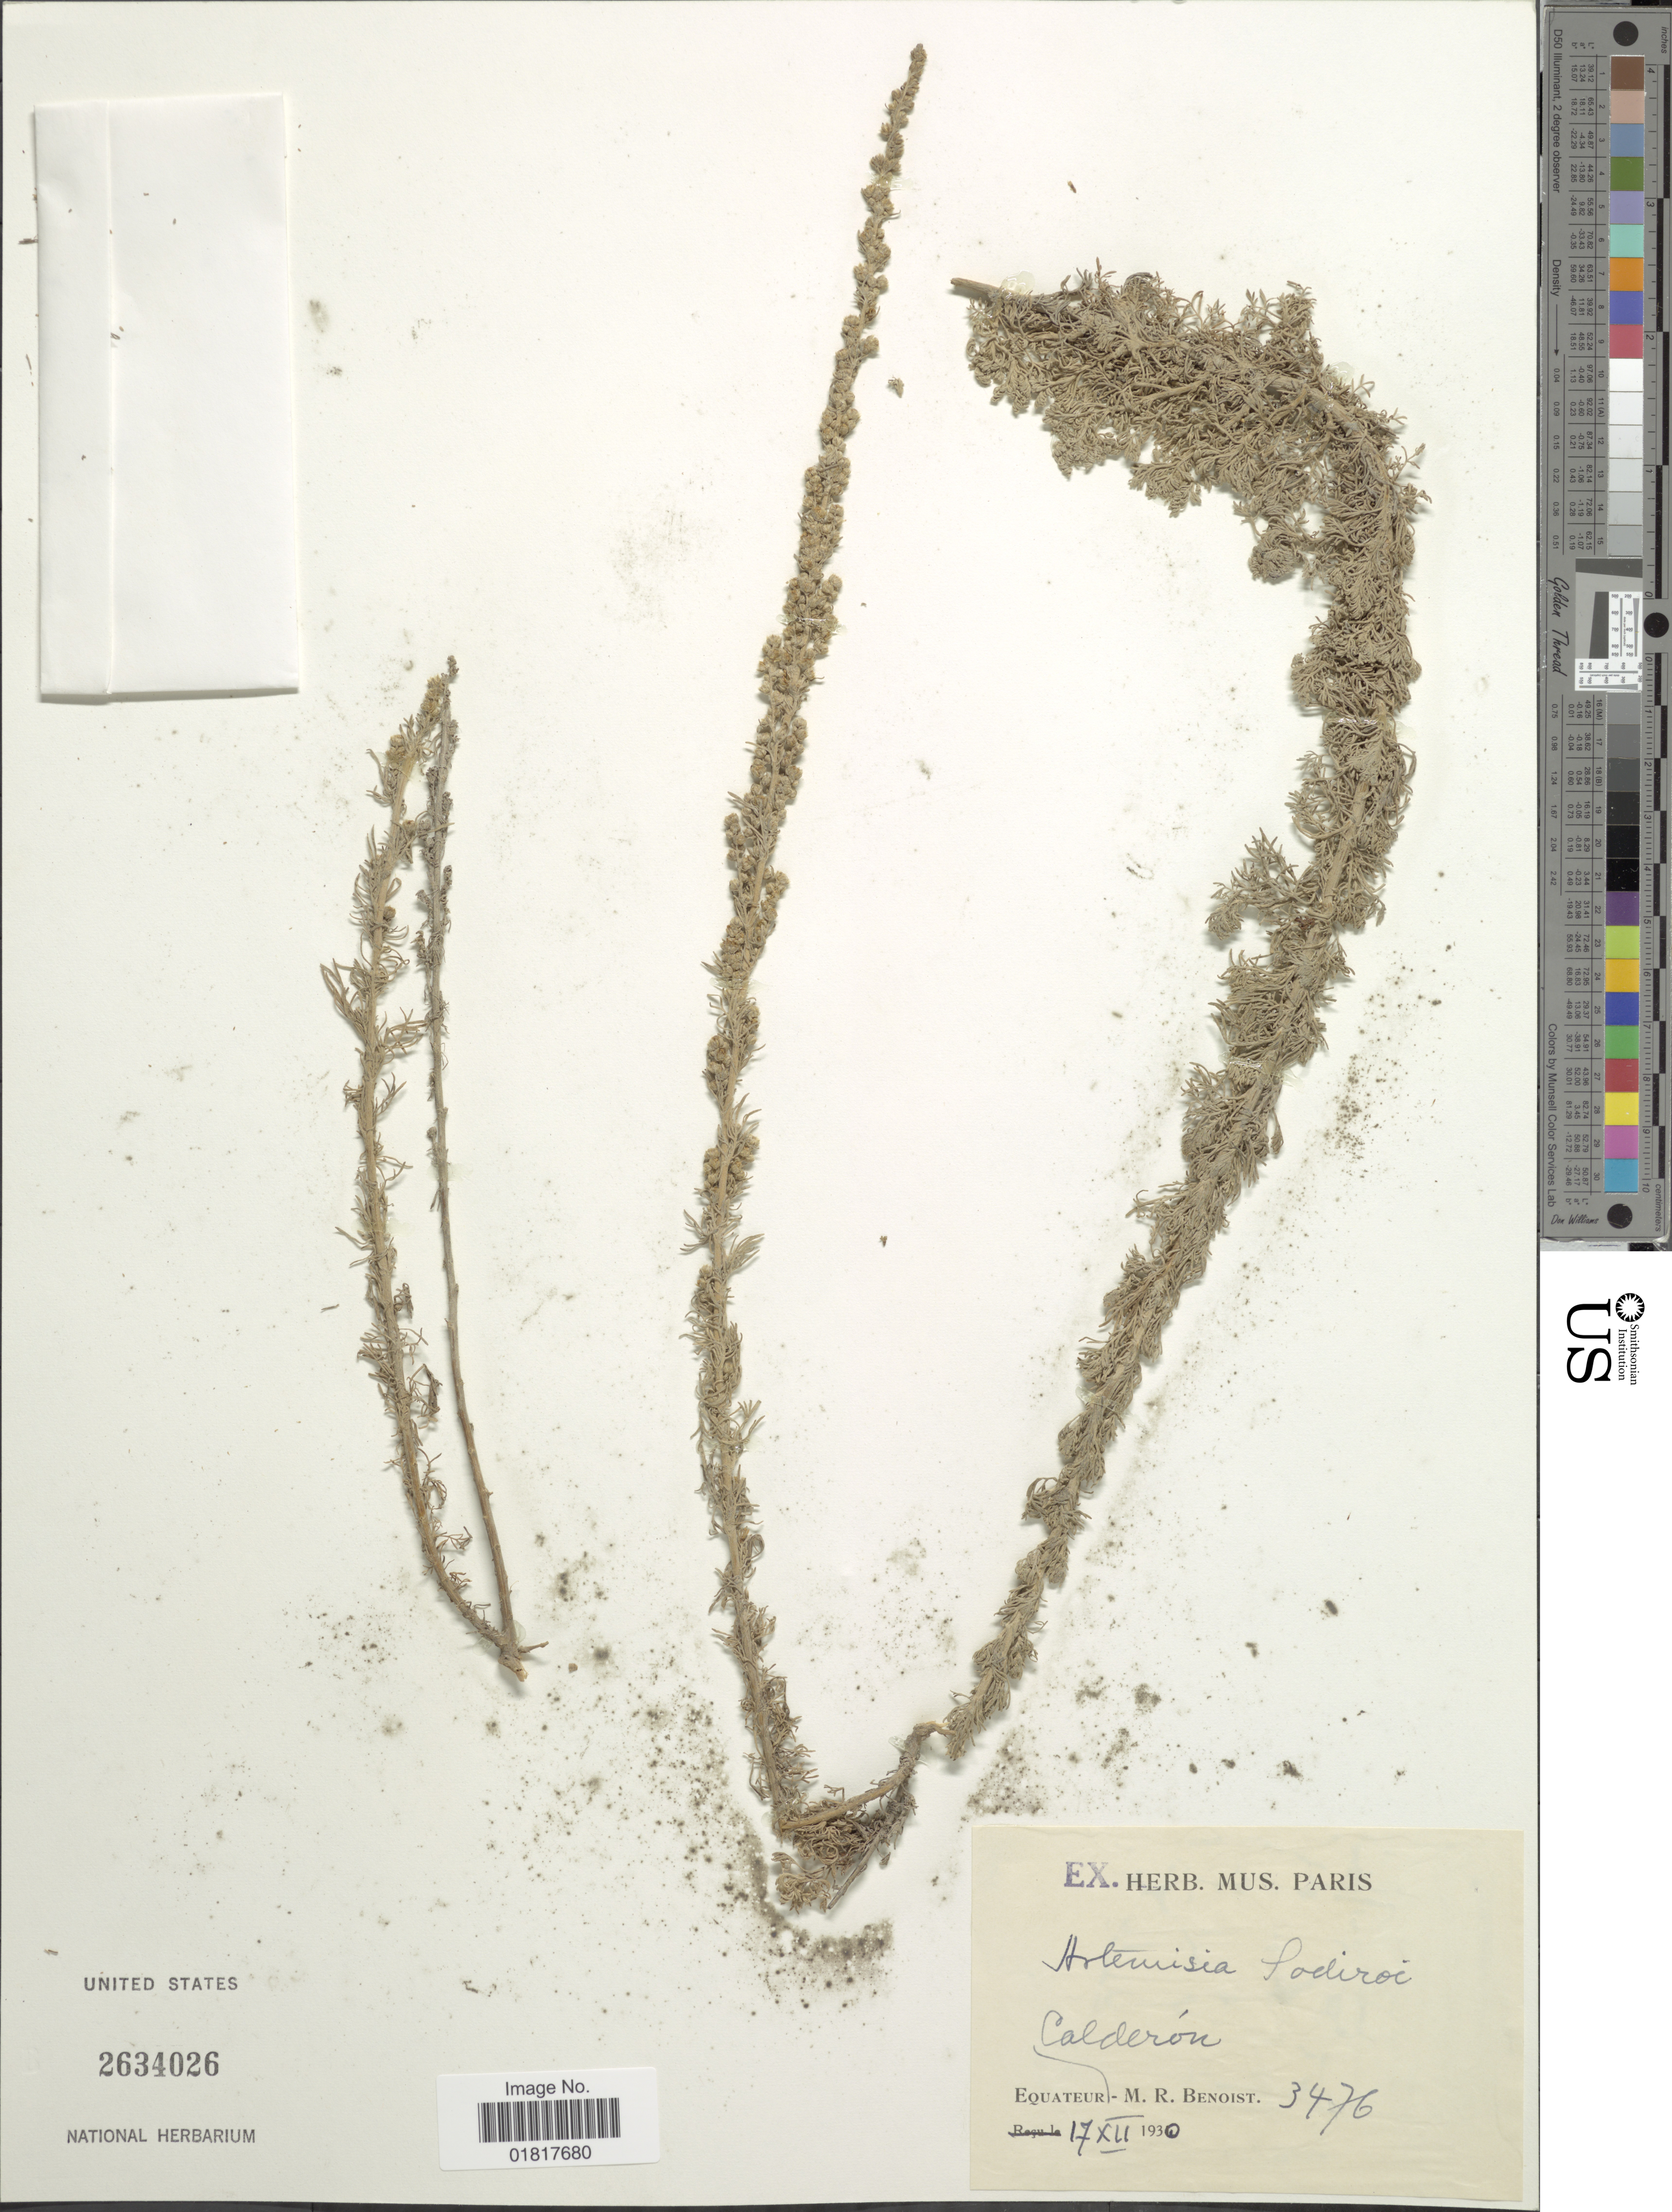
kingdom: Plantae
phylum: Tracheophyta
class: Magnoliopsida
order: Asterales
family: Asteraceae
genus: Artemisia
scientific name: Artemisia sodiroi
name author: Hieron.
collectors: R. Benoist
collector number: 3476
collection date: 1930-12-17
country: Ecuador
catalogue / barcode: US 2634026